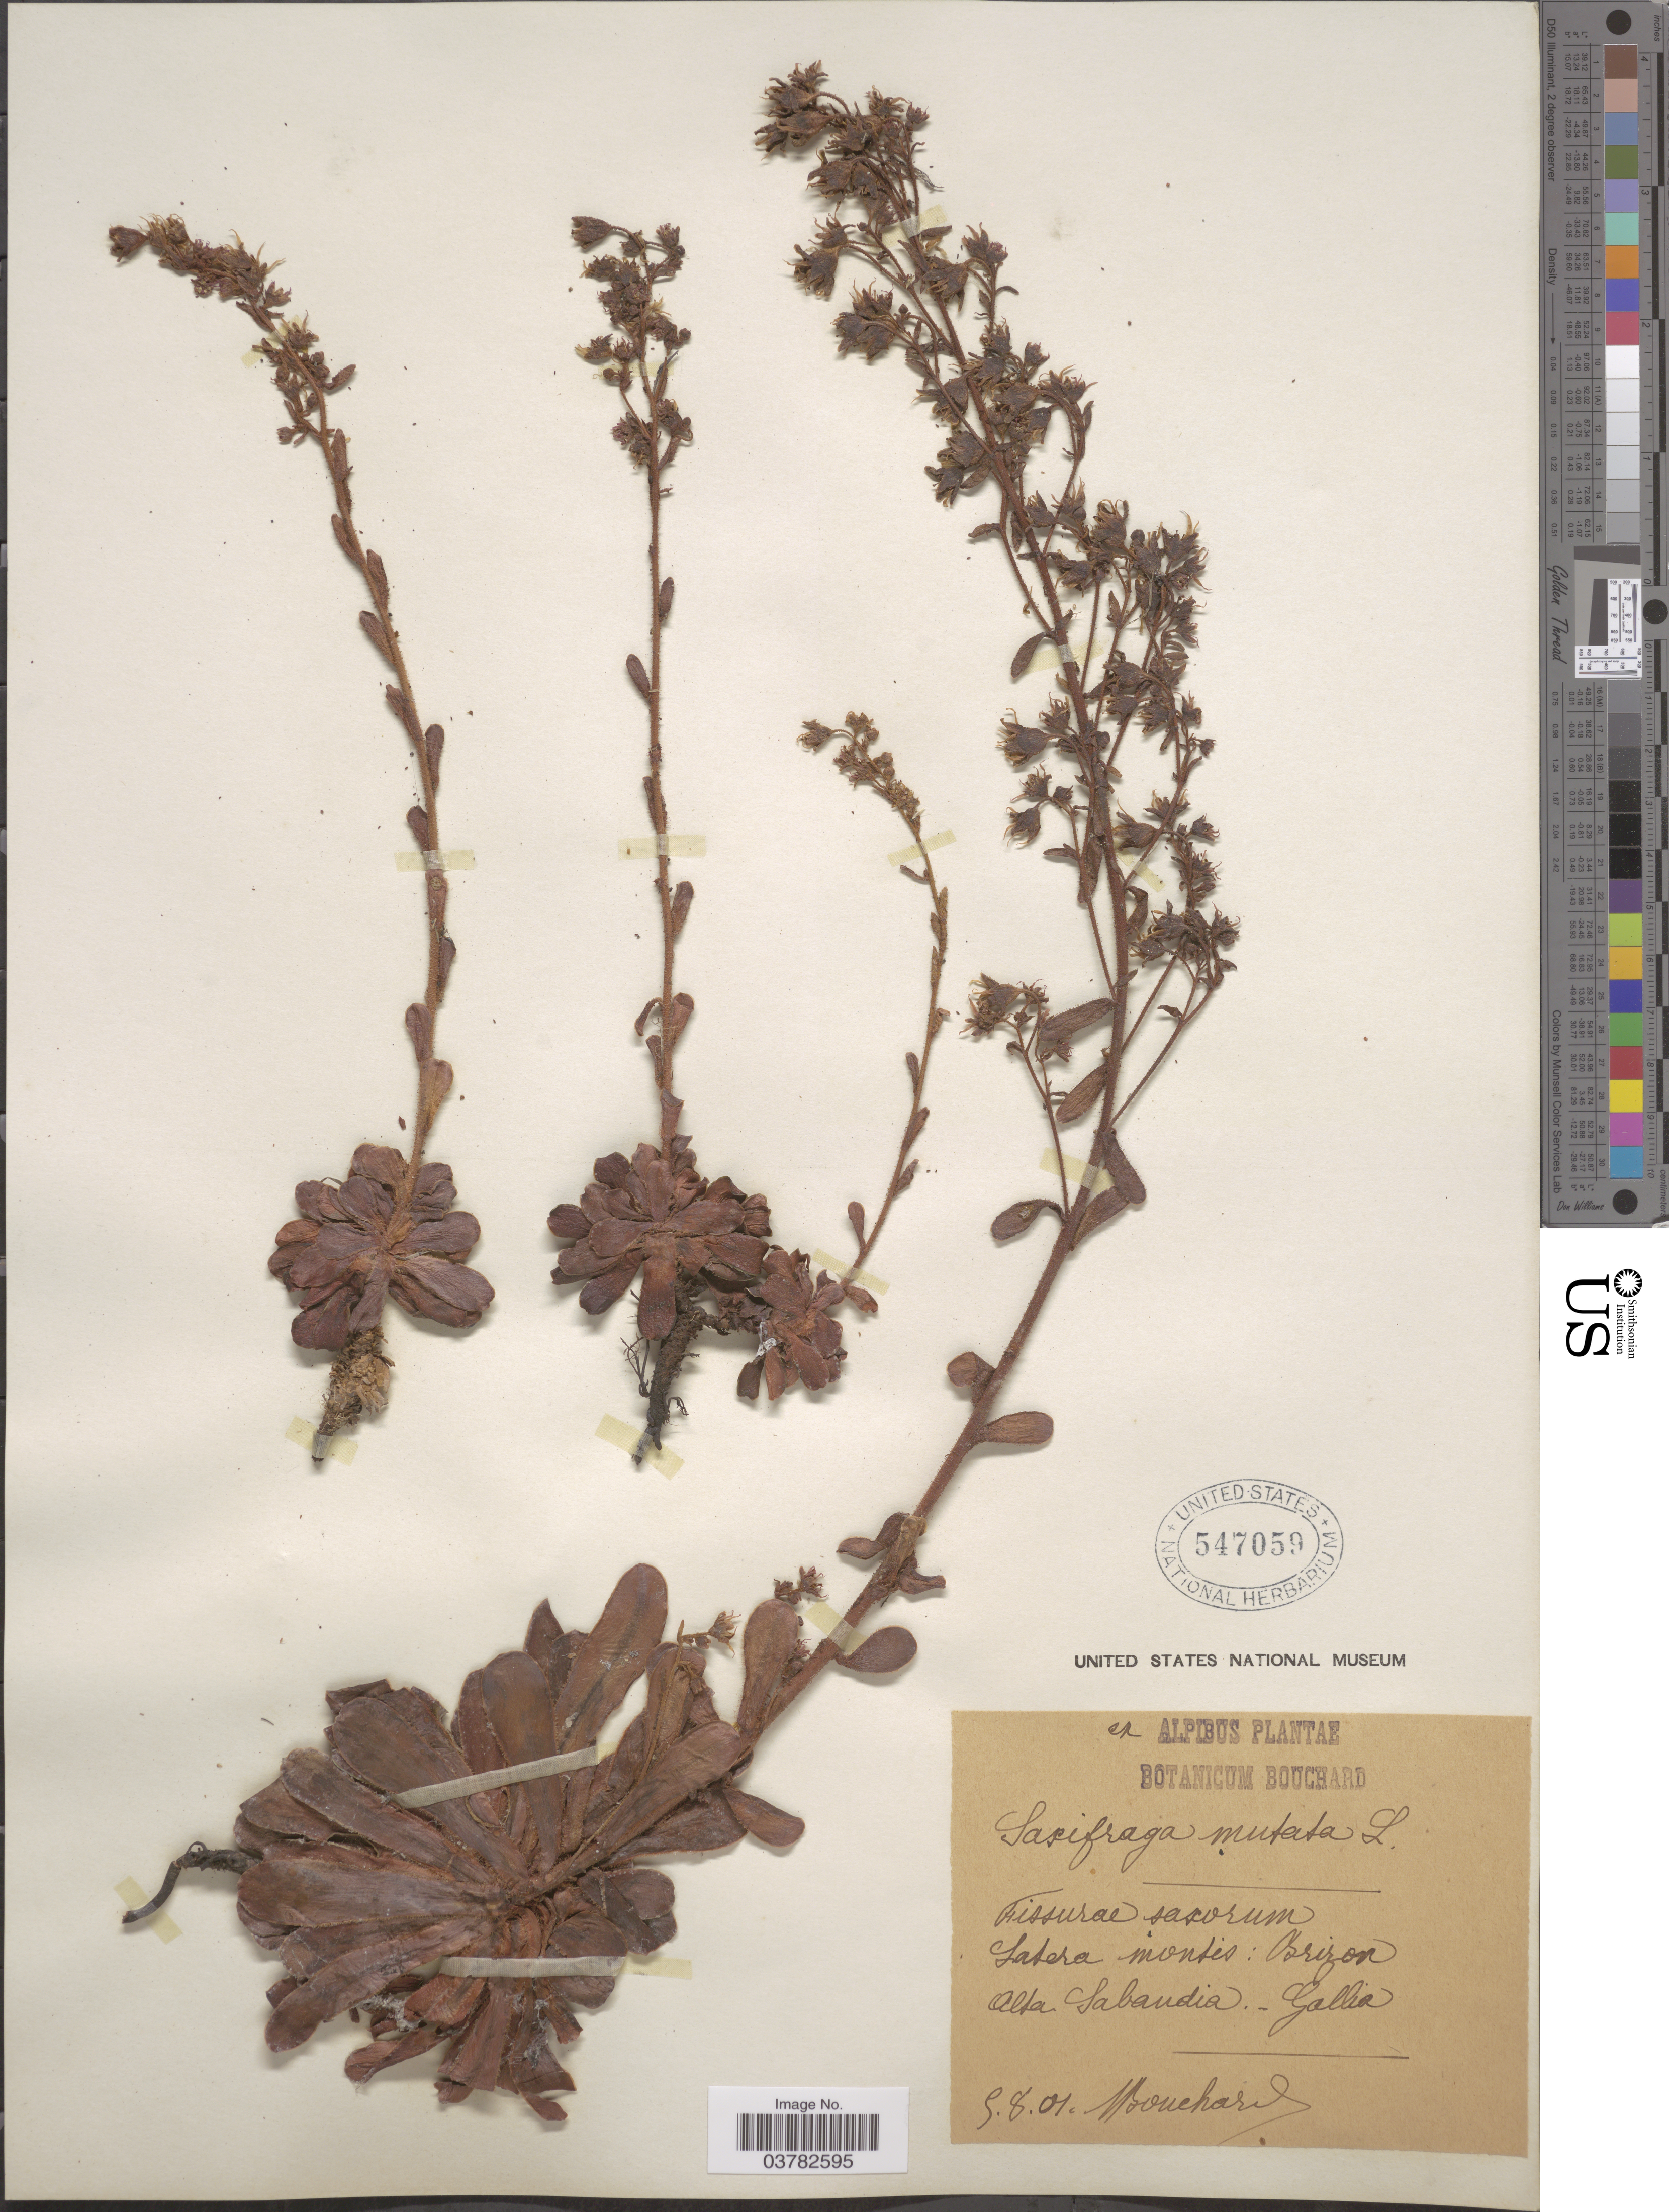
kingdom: Plantae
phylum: Tracheophyta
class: Magnoliopsida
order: Saxifragales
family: Saxifragaceae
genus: Saxifraga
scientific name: Saxifraga mutata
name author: L.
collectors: -. Bouchard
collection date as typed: Transcribed d/m/y: 9/8/1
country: France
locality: Satera [interpreted] montis: Brizon. Alta Sabaudia. Gallia.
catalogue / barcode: US 547059